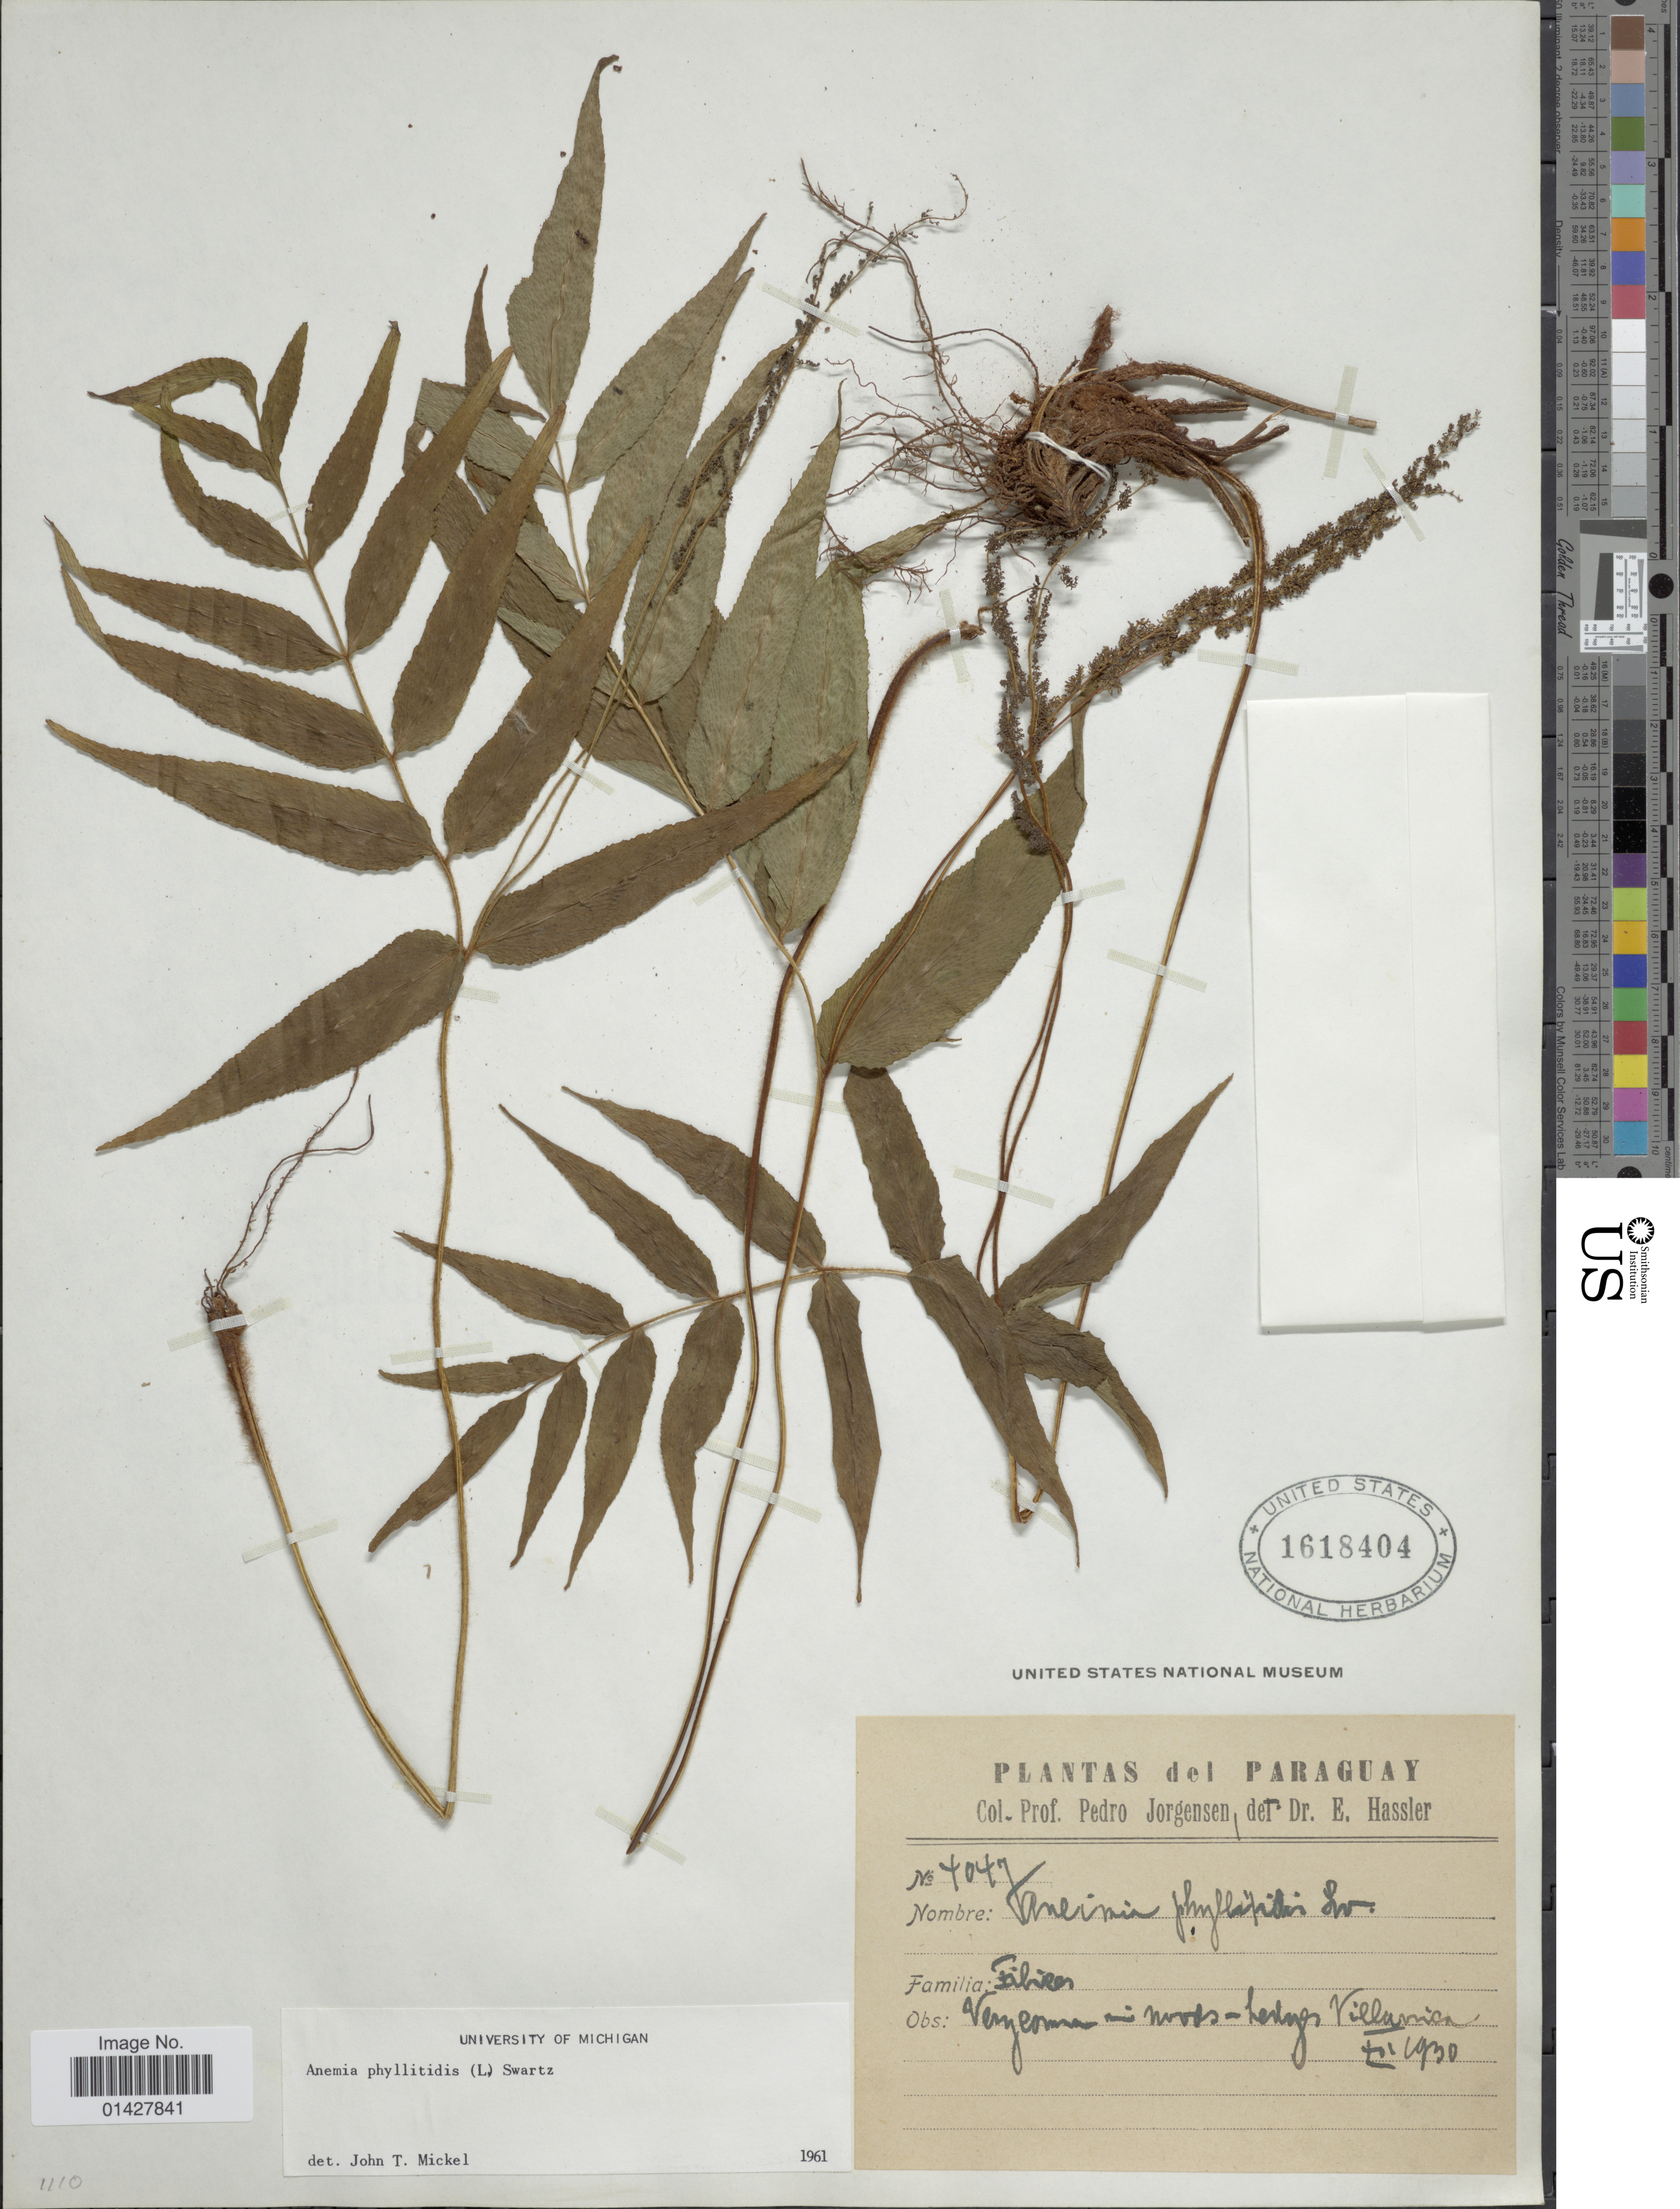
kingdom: Plantae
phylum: Tracheophyta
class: Polypodiopsida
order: Schizaeales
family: Anemiaceae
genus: Anemia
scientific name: Anemia phyllitidis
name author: (L.) Sw.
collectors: P. Jörgensen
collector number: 4047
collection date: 1930-12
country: Paraguay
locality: Villarrica.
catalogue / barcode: US 1618404